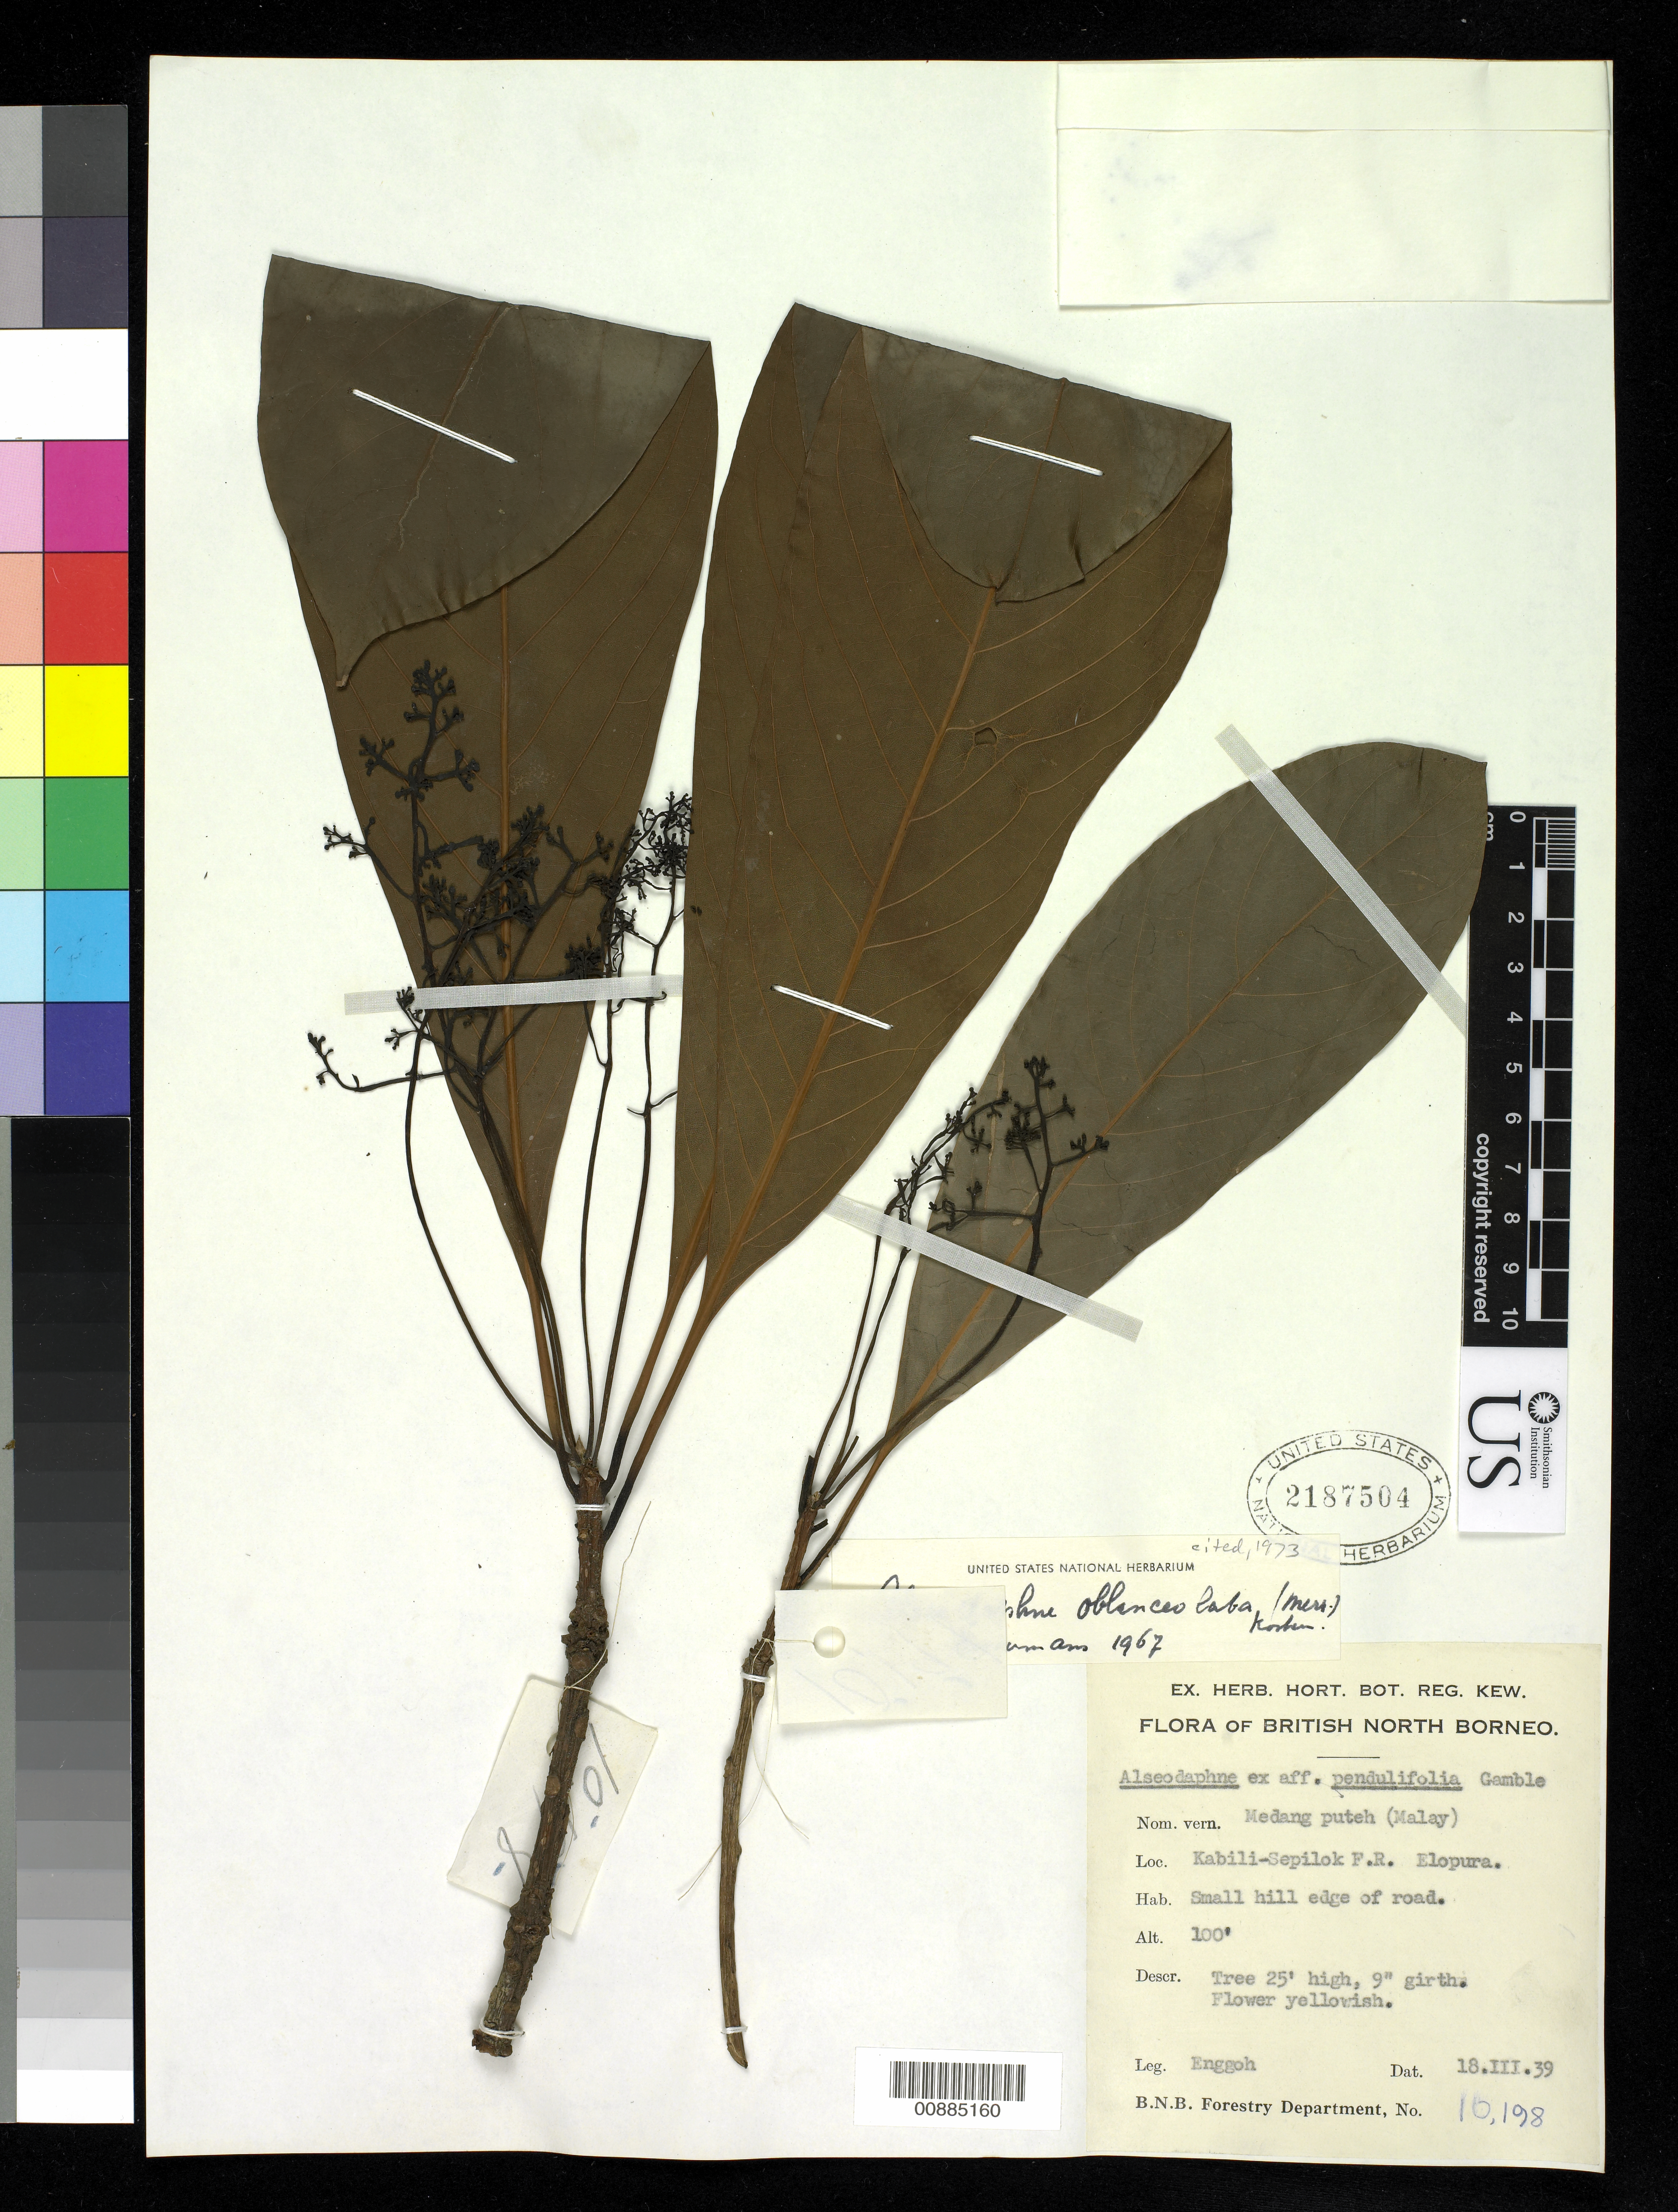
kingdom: Plantae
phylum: Tracheophyta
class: Magnoliopsida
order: Laurales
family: Lauraceae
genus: Alseodaphne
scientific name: Alseodaphne oblanceolatum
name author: Merr.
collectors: -. Enggoh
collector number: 10198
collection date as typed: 18 Mar 1939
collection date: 1939-03-18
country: Malaysia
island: Borneo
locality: Elopura, Kabili-Sepilok F.R.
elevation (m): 30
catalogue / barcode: US 2187594